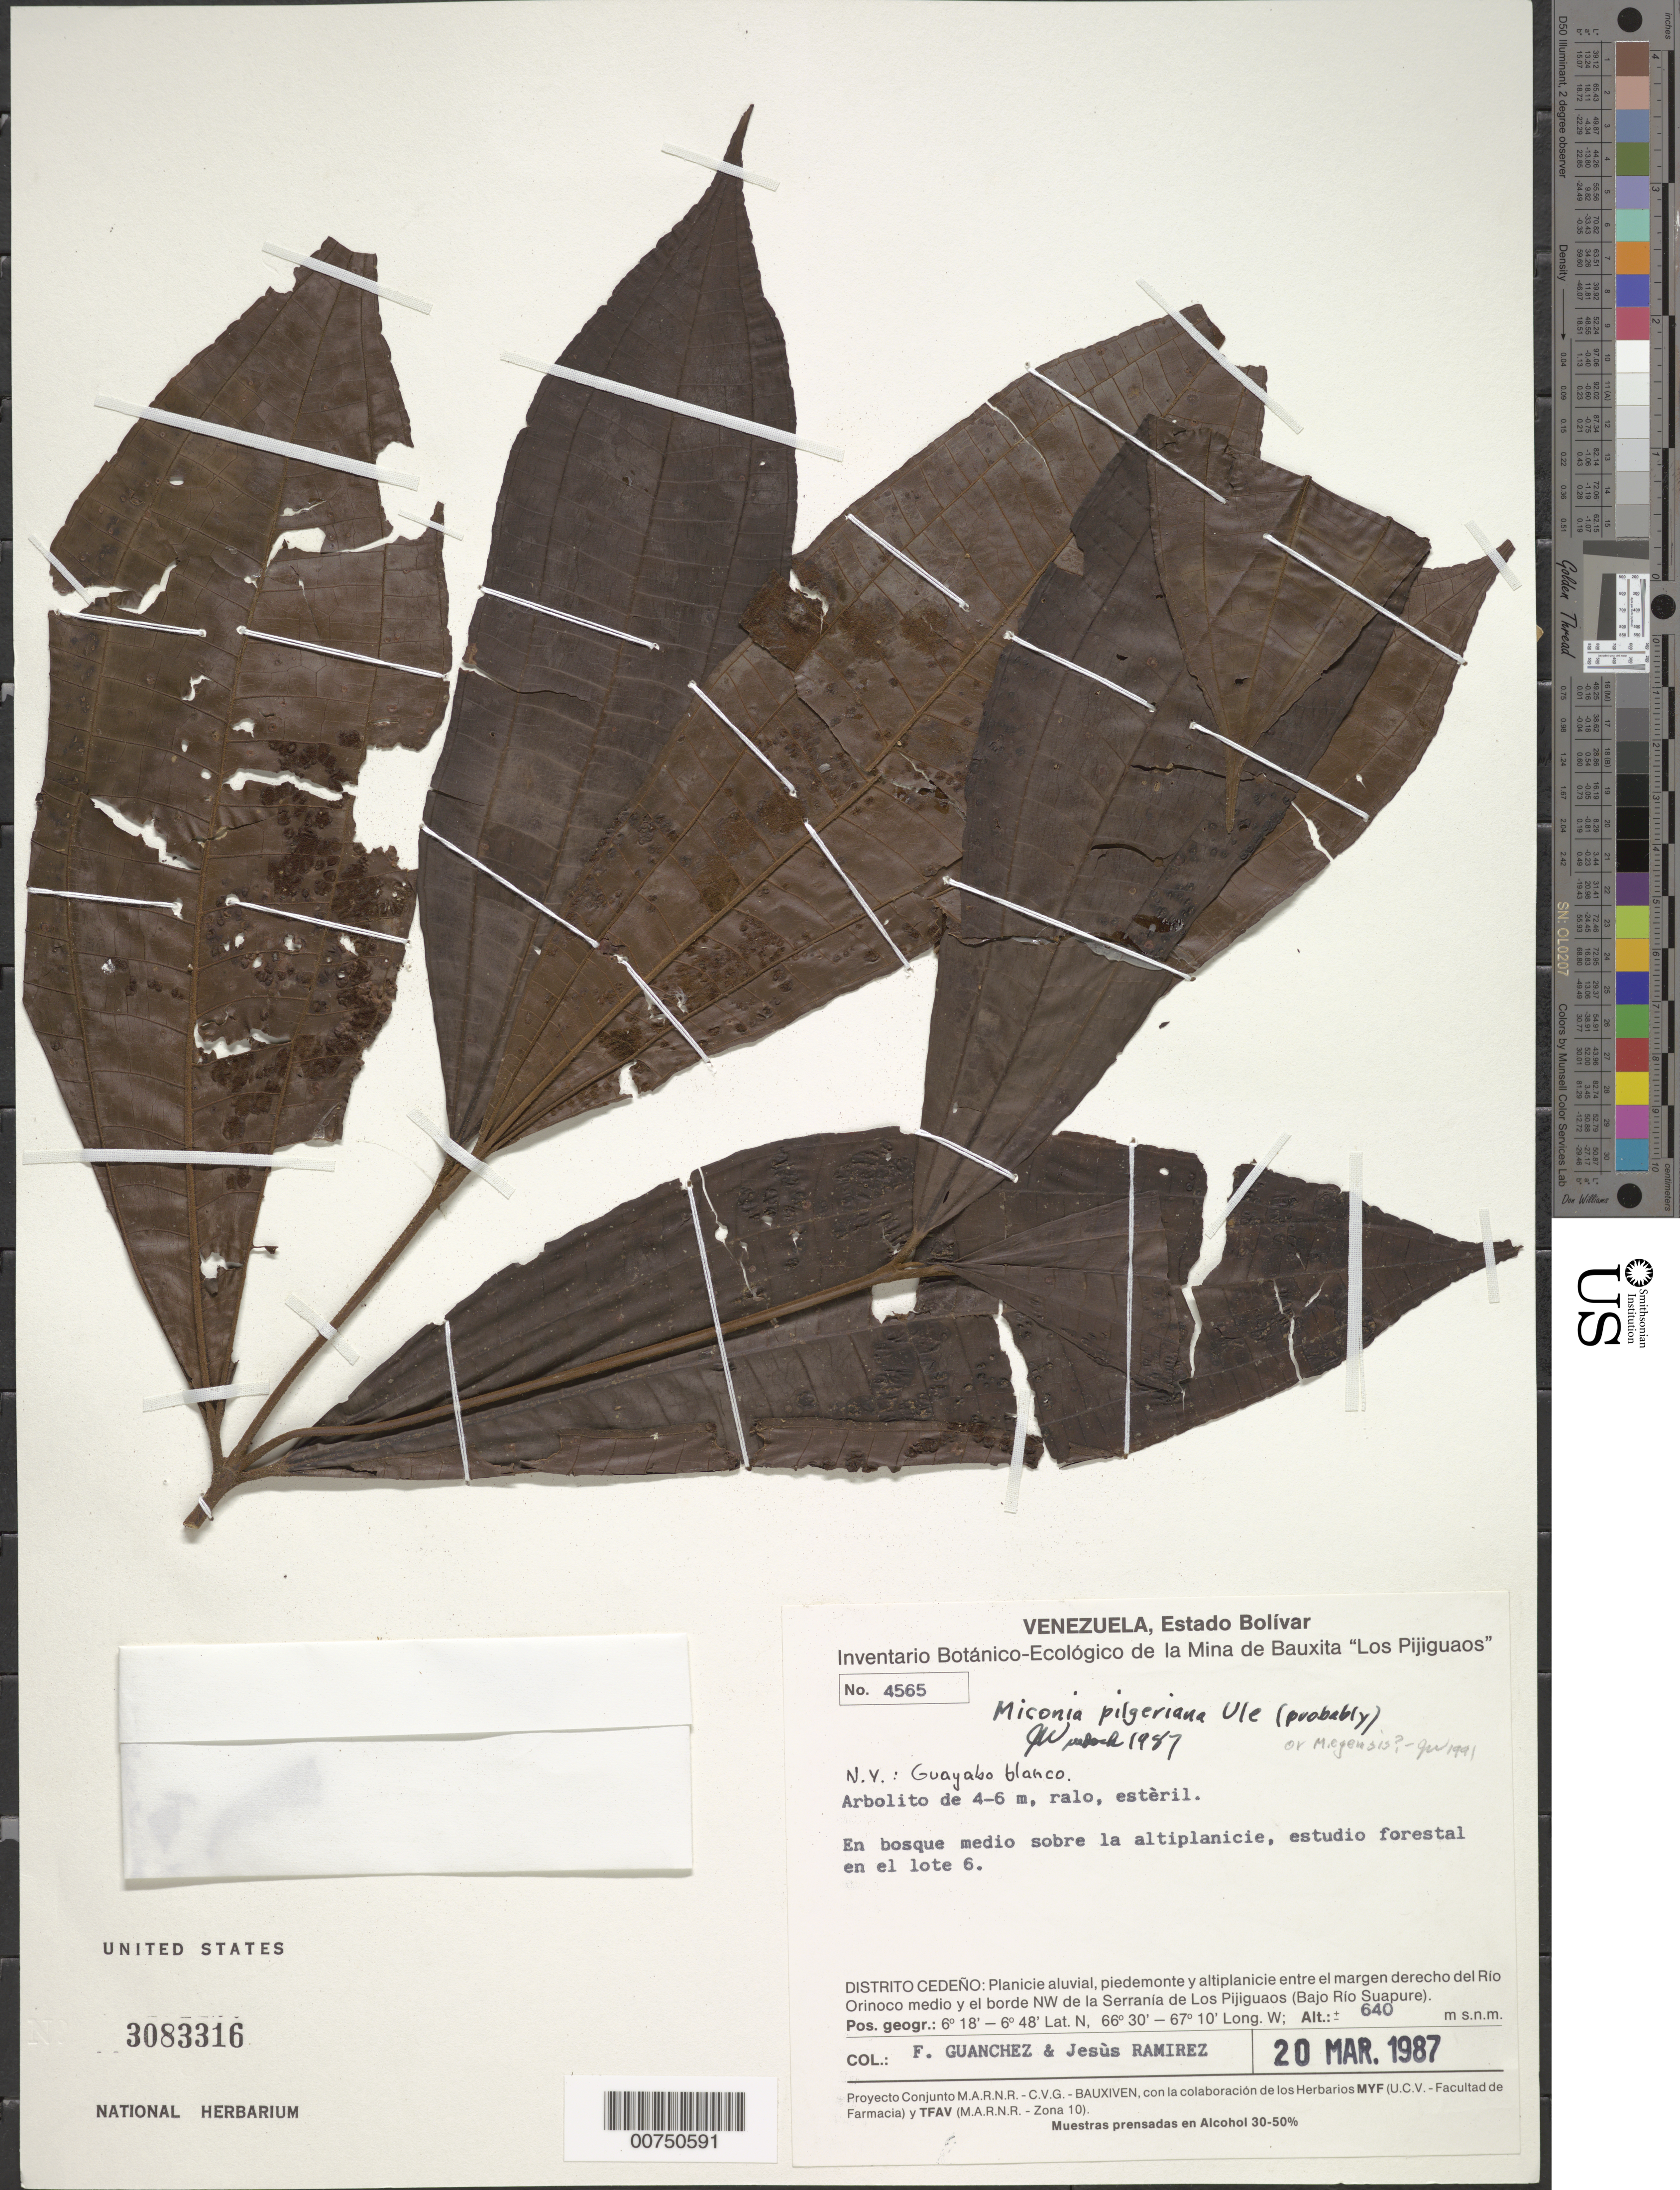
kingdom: Plantae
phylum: Tracheophyta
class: Magnoliopsida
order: Myrtales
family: Melastomataceae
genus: Miconia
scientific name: Miconia pilgeriana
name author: Ule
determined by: Wurdack, John J., (US), US (UNITED STATES)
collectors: F. Guánchez M. & J. Ramírez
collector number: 4565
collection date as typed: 20-Mar-87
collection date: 1987-03-20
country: Venezuela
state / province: Bolívar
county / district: Cedeño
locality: Río Orinoco medio to el borde NW de la Serrania de Los Pijiguaos (Bajo Río Suapure)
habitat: Bosque medio sobre la altiplanicie; planicie aluvial, piedemonte y altiplanicie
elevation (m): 640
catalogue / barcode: US 3083316